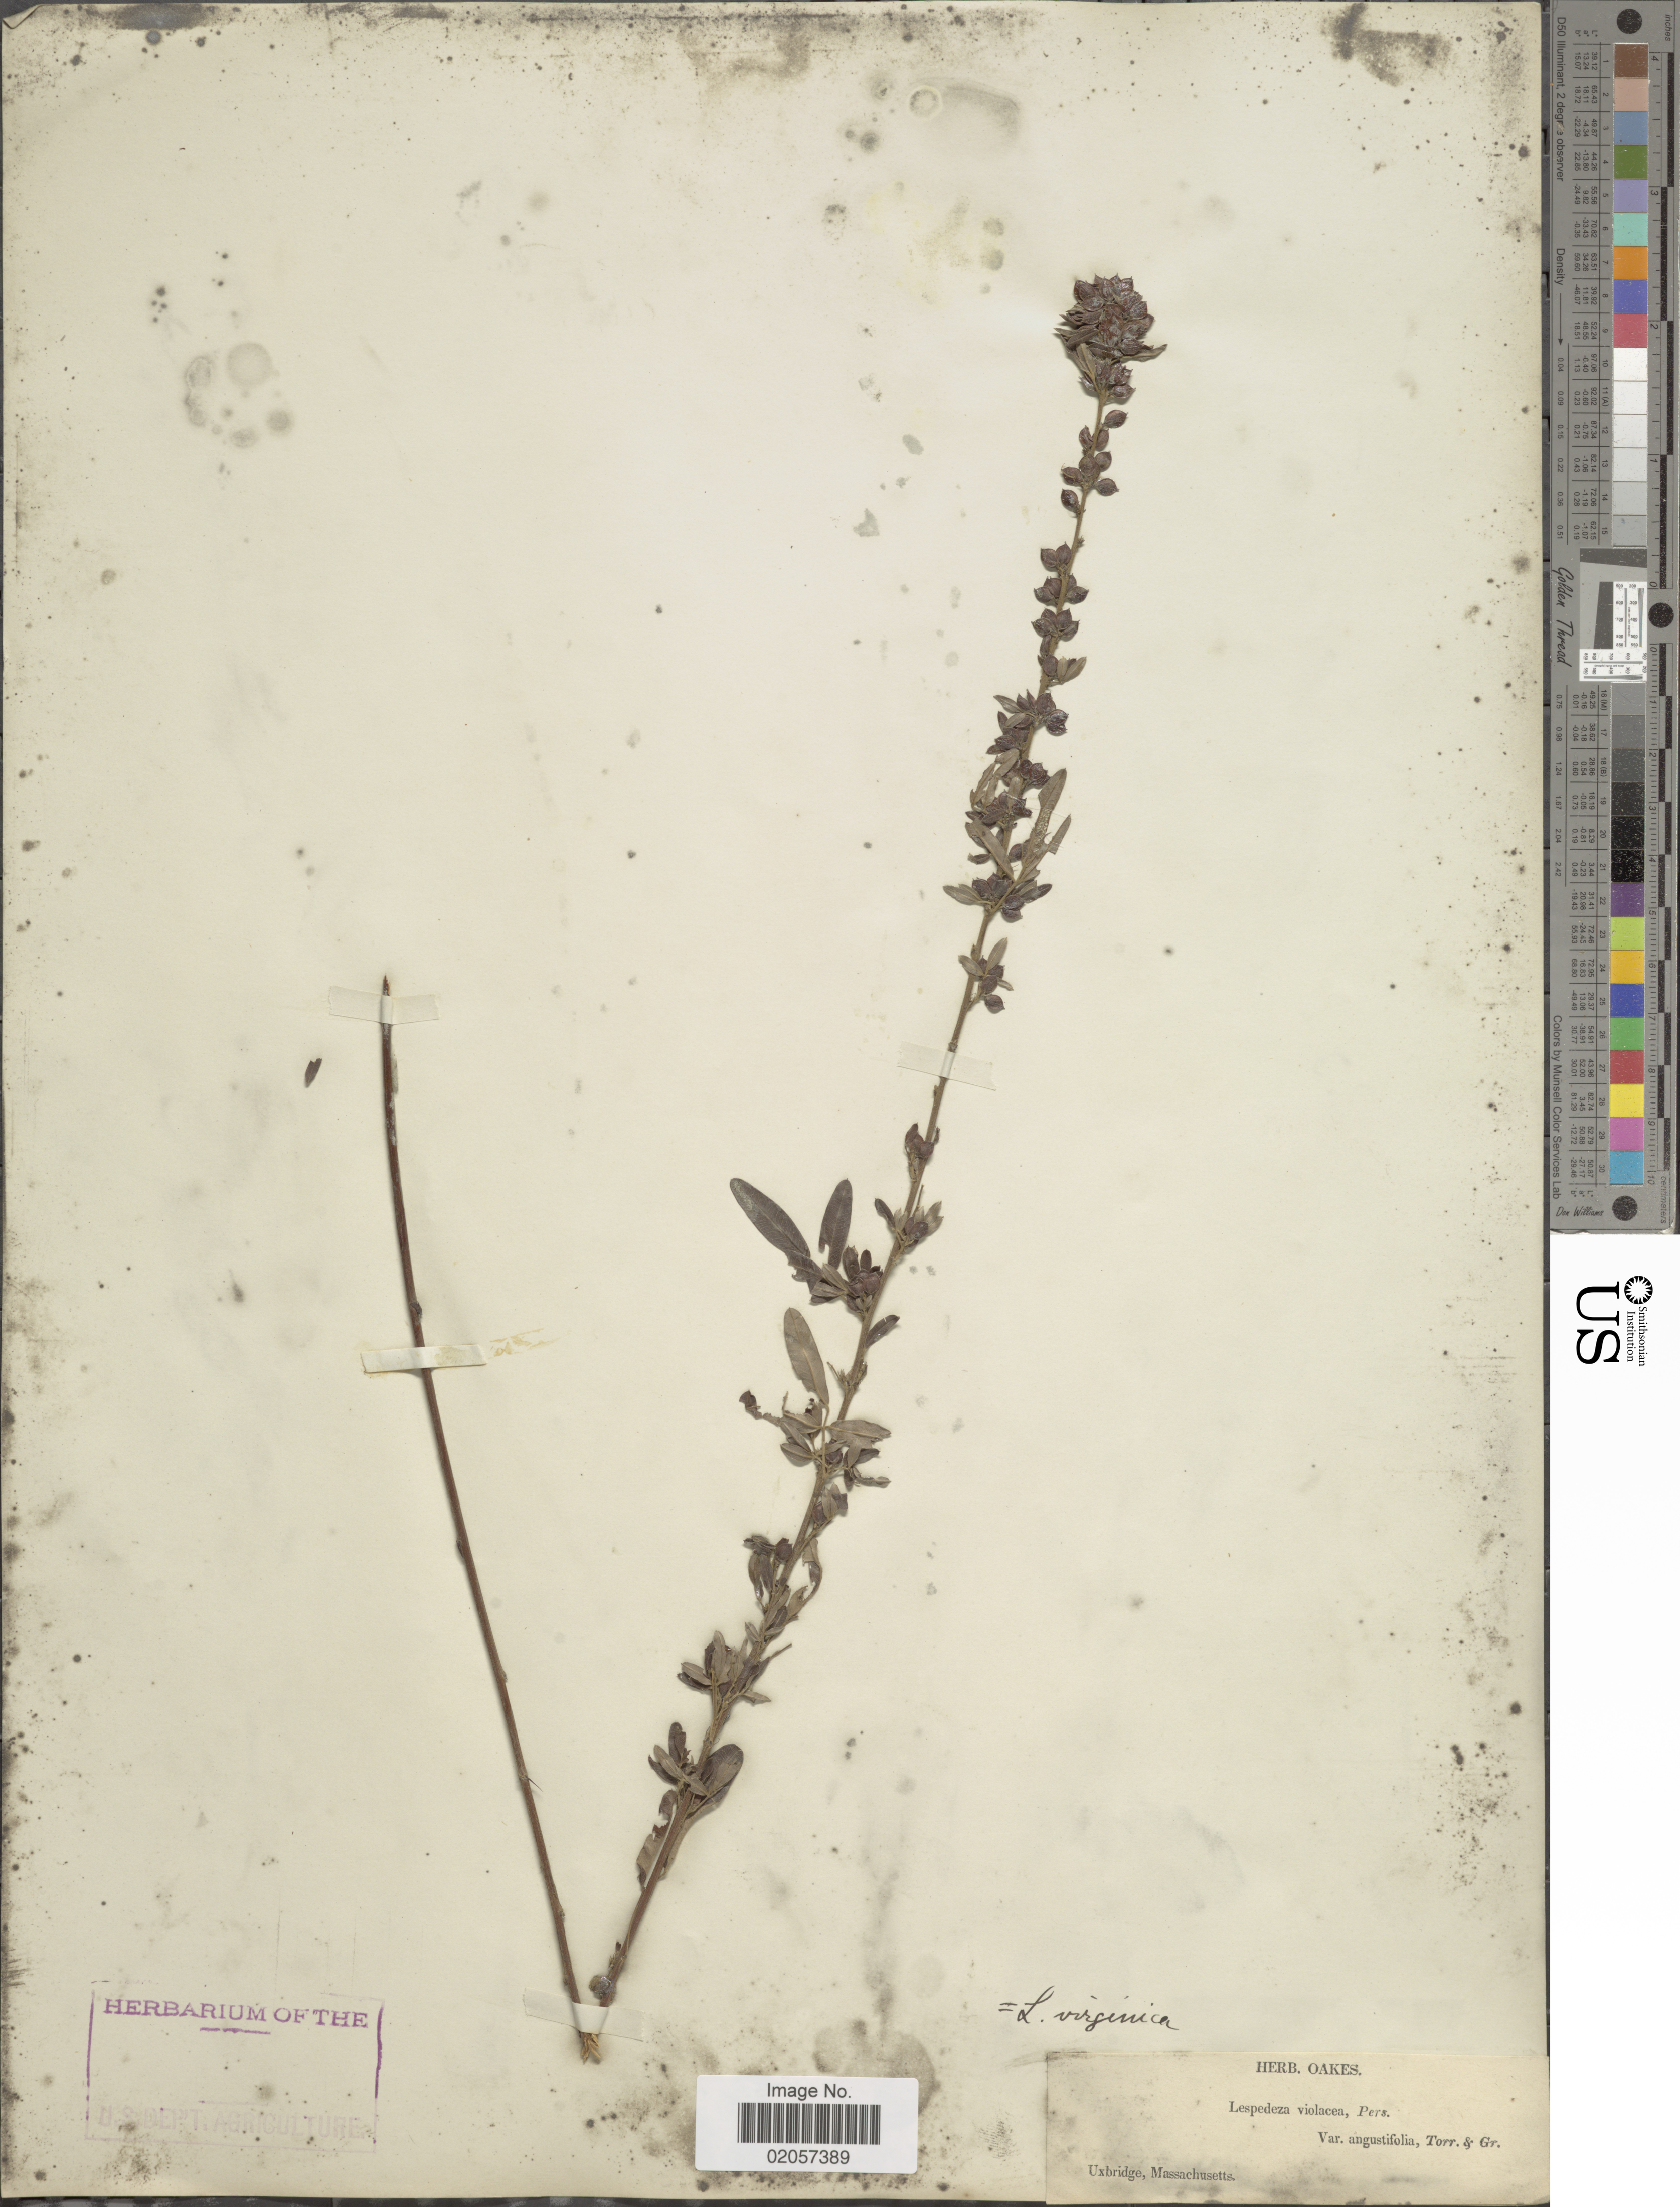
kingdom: Plantae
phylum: Tracheophyta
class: Magnoliopsida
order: Fabales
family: Fabaceae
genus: Lespedeza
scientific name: Lespedeza virginica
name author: (L.) Britton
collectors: ex herb. Oakes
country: United States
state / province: Massachusetts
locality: Uxbridge.